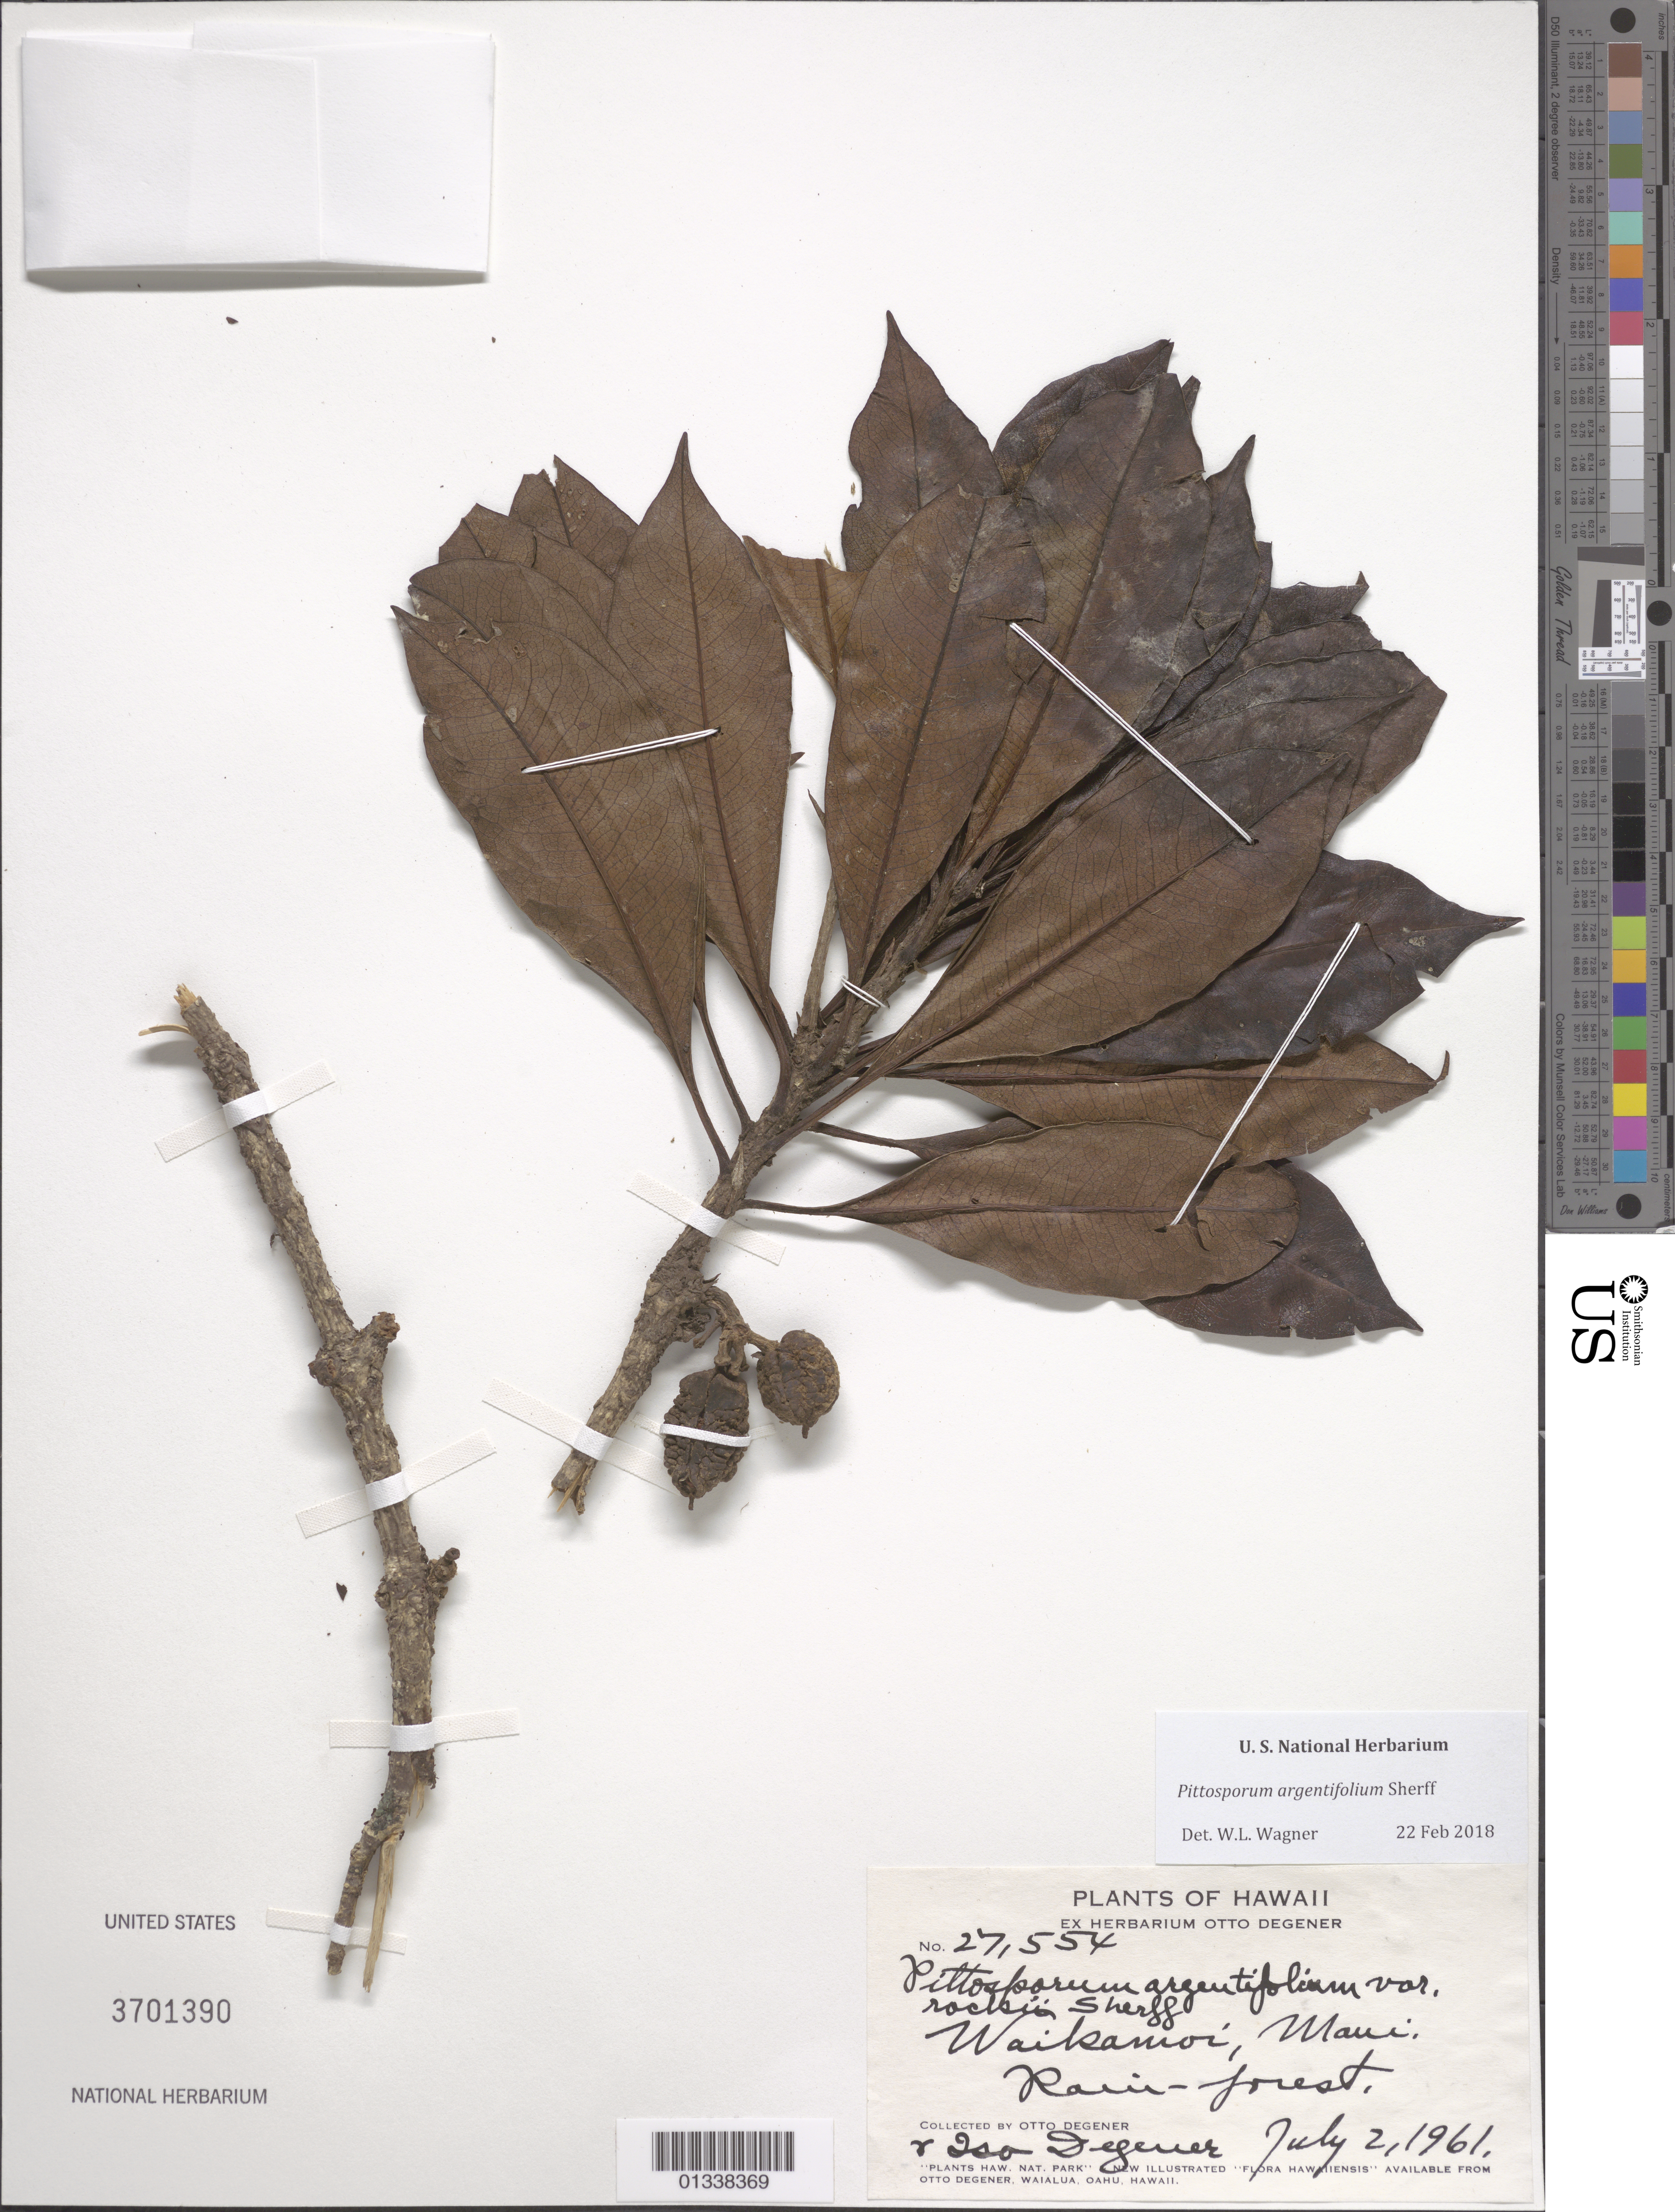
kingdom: Plantae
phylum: Tracheophyta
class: Magnoliopsida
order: Apiales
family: Pittosporaceae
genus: Pittosporum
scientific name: Pittosporum argentifolium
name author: Sherff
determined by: Wagner, W. L., (BOT), Smithsonian Institution - National Museum of Natural History (UNITED STATES)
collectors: O. Degener & I. Degener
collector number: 27554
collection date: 1961-07-02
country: United States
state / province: Hawaii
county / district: Maui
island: Maui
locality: Waikamoi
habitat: Rain-forest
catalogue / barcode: US 3701390